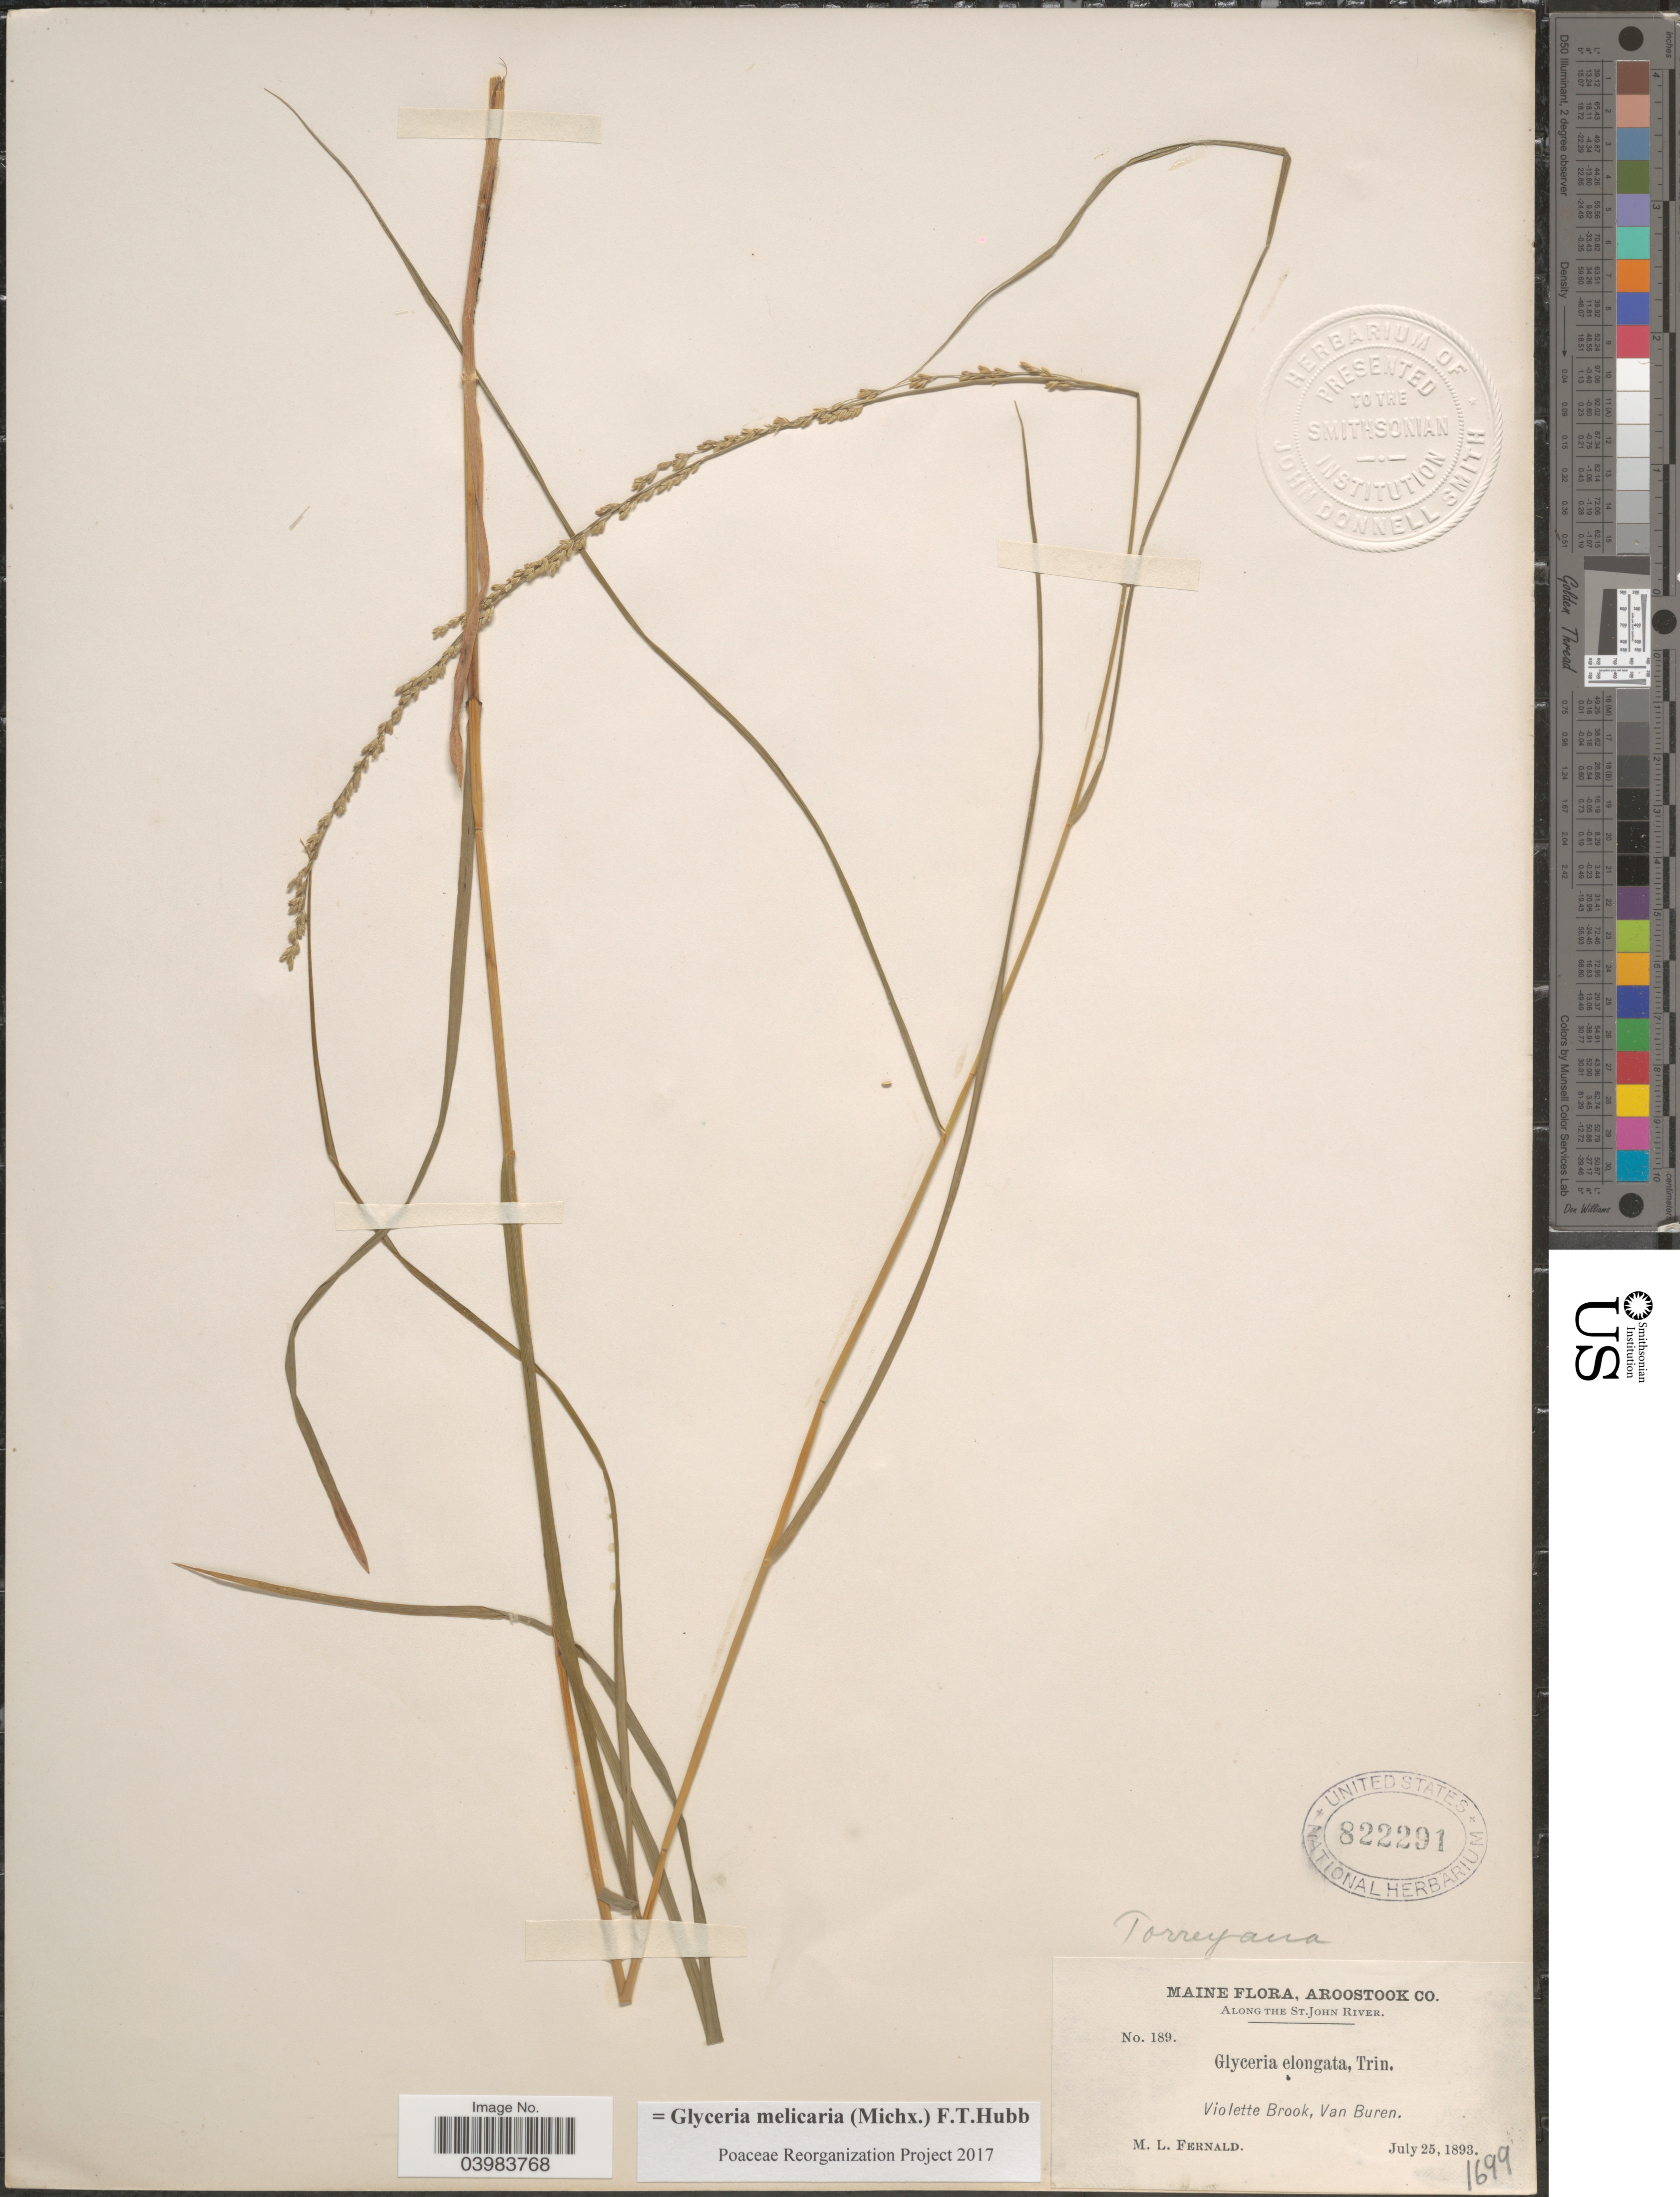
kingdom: Plantae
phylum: Tracheophyta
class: Liliopsida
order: Poales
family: Poaceae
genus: Glyceria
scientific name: Glyceria melicaria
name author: (Michx.) F.T. Hubb.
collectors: M. L. Fernald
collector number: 189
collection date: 1893-07-25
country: United States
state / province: Maine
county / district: Aroostook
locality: Along the St. John River. Violette Brook, Van Buren.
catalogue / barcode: US 822291